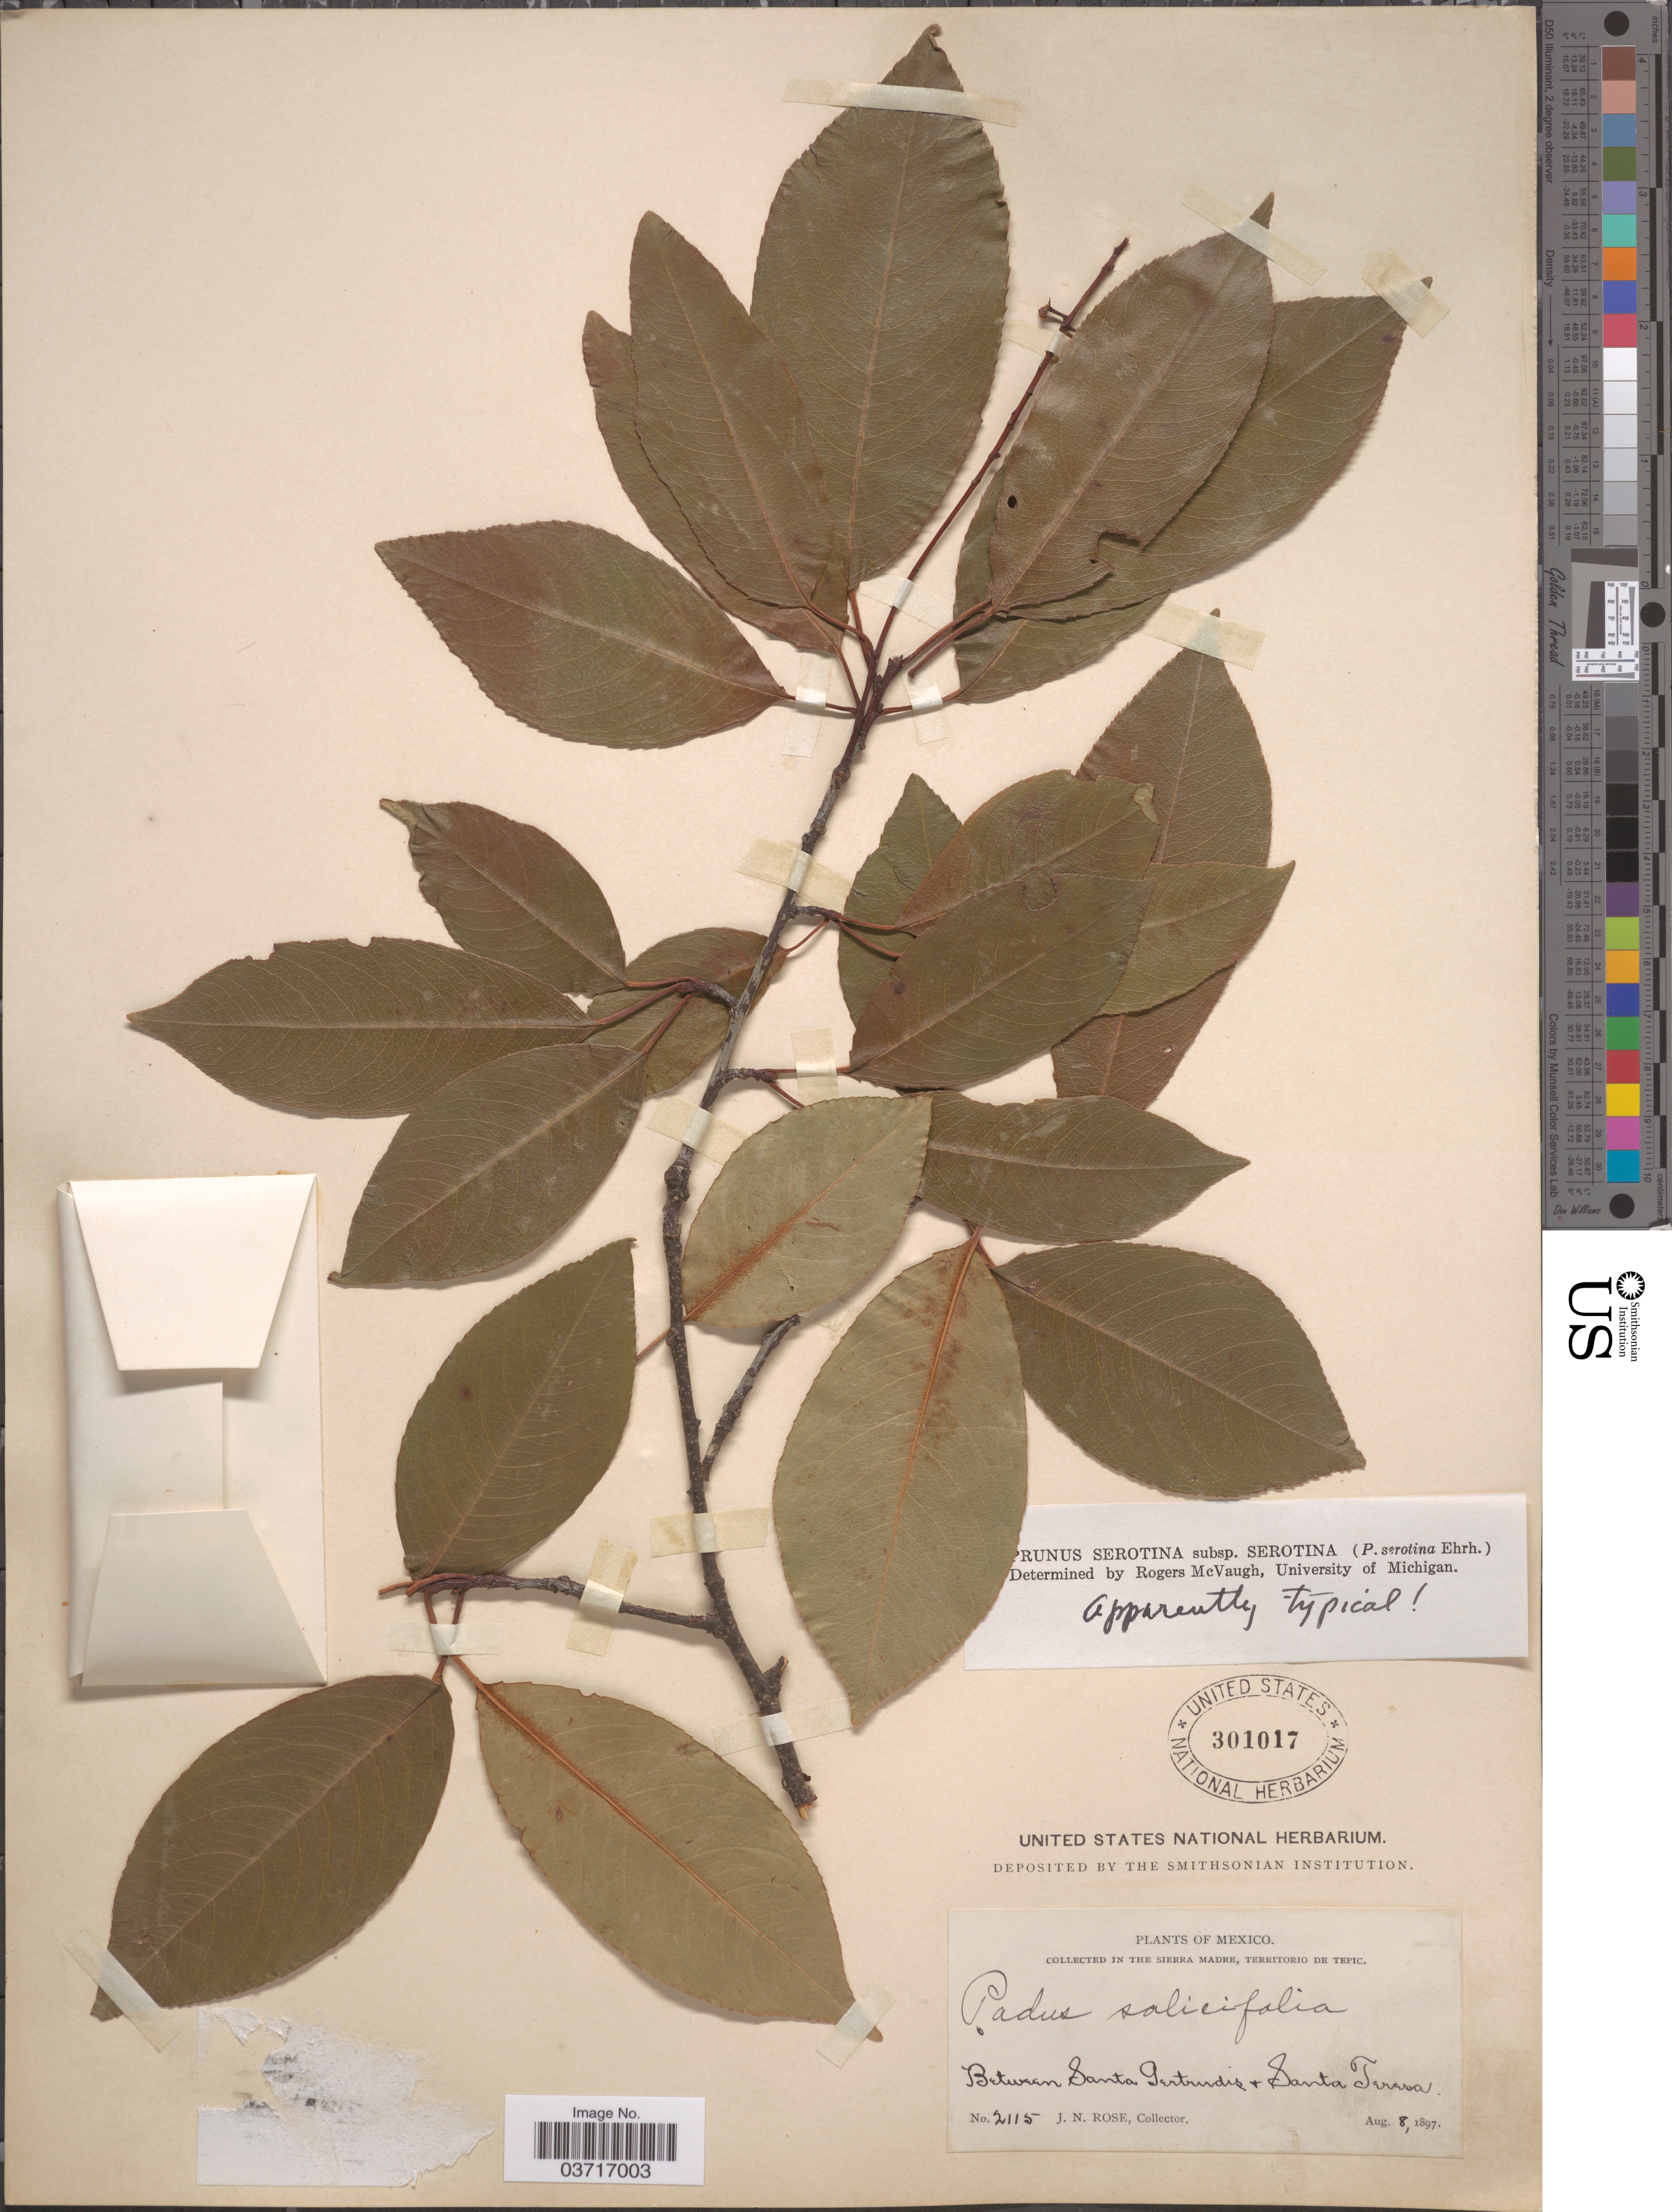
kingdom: Plantae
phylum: Tracheophyta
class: Magnoliopsida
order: Rosales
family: Rosaceae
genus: Prunus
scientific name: Prunus serotina var. serotina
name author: Ehrh.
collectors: J. N. Rose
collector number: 2115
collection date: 1897-08-08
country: Mexico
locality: Sierra Madre, Territorio de Tepic. Between Santa Gertrudis & Santa Teresa.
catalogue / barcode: US 301017